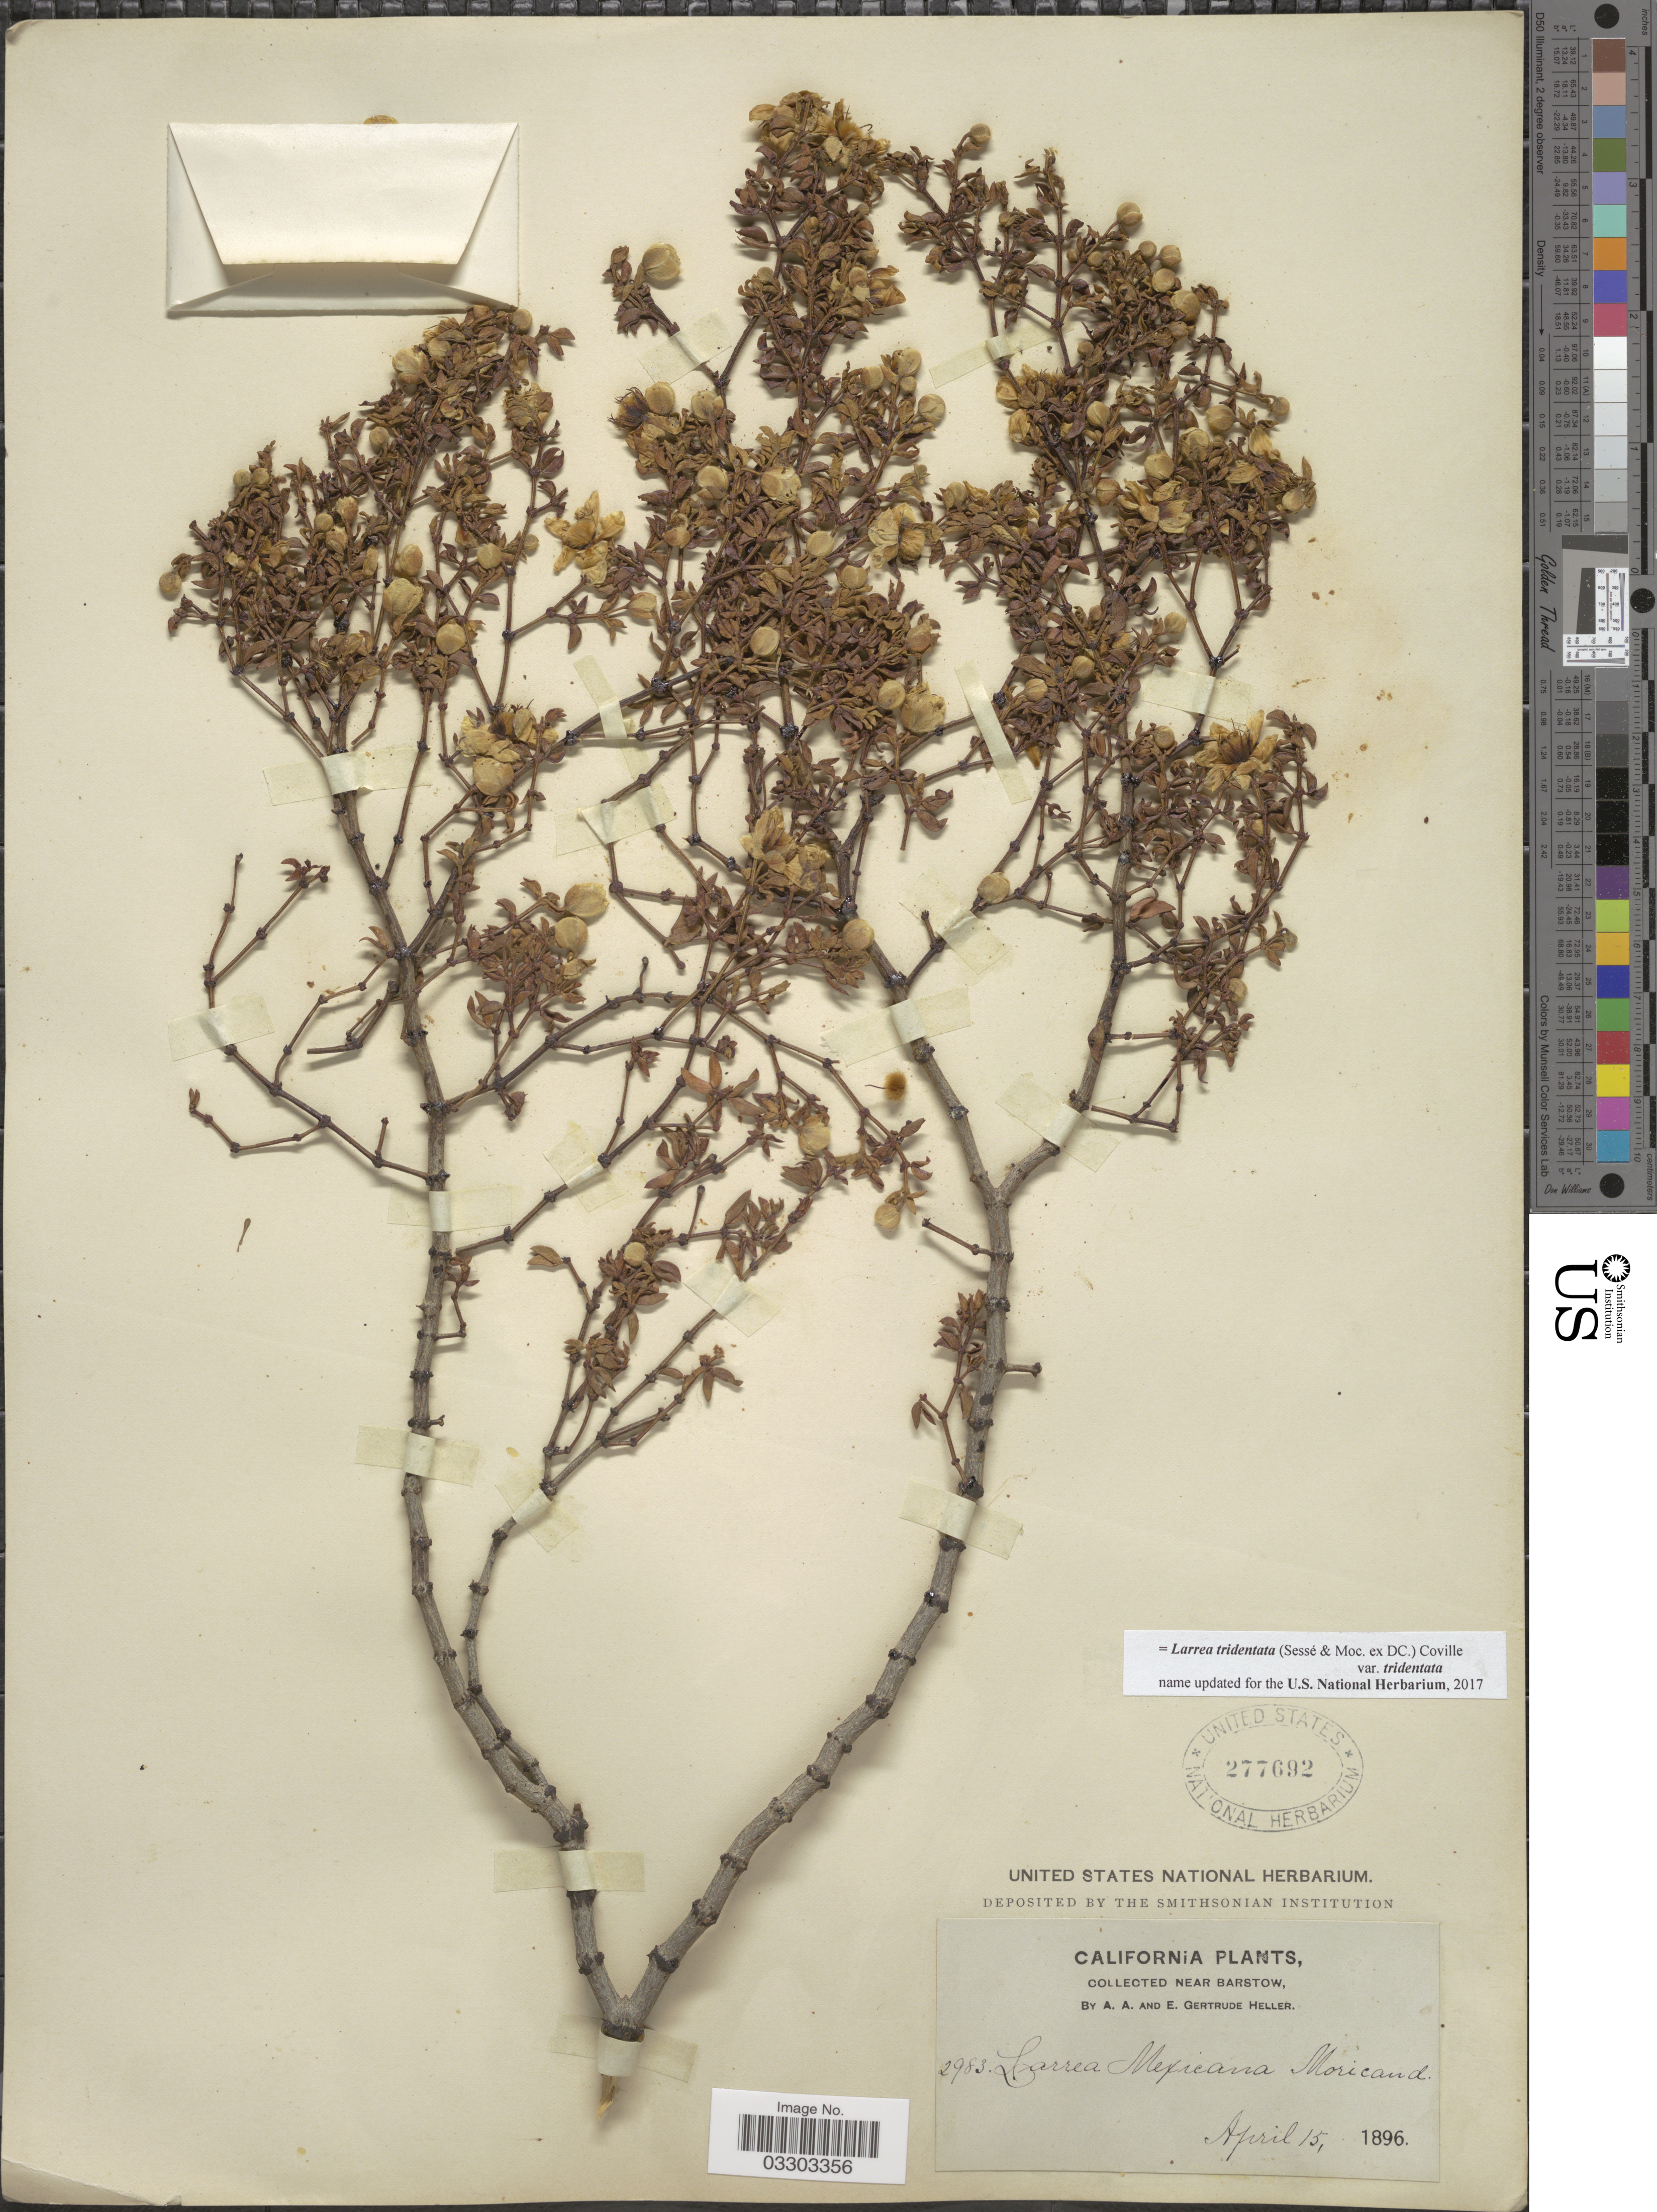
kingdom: Plantae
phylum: Tracheophyta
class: Magnoliopsida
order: Zygophyllales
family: Zygophyllaceae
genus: Larrea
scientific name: Larrea tridentata var. tridentata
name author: (Sessé & Moc. ex DC.) Coville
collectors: A. A. Heller & E. G. Heller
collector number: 2983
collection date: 1896-04-15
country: United States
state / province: California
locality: Near Barstow.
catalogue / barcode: US 277692